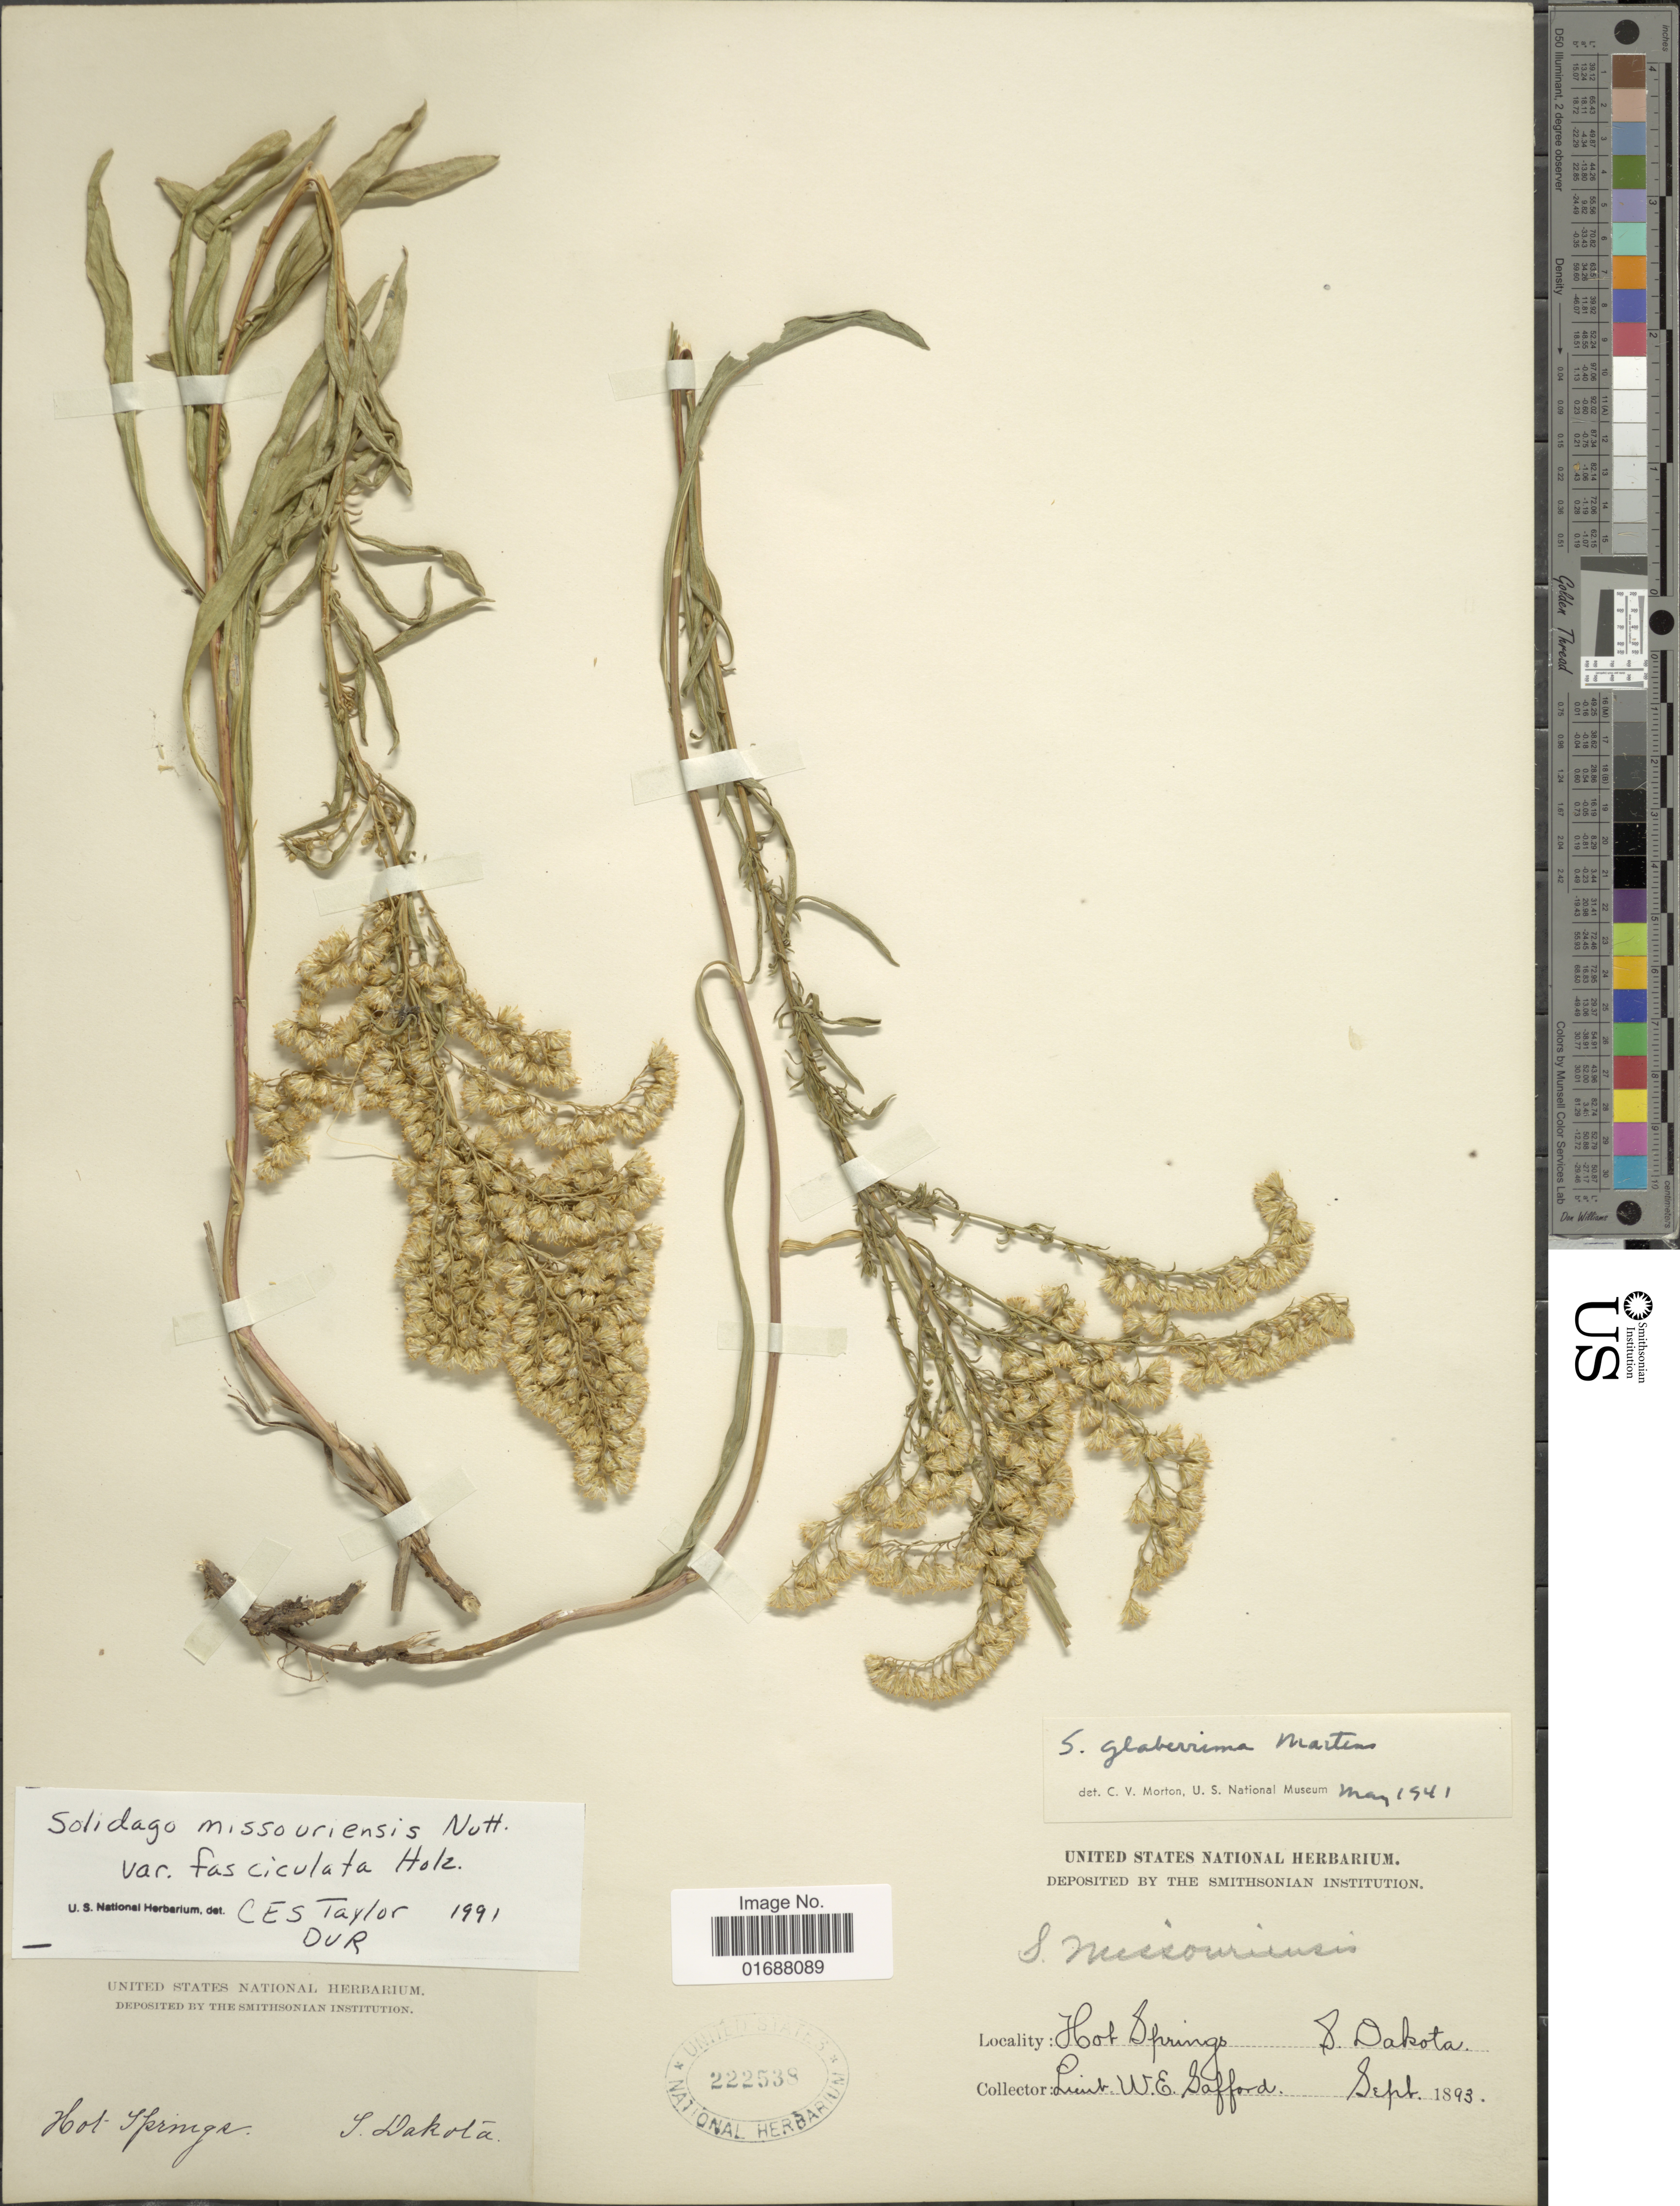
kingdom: Plantae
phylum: Tracheophyta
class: Magnoliopsida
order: Asterales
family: Asteraceae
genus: Solidago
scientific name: Solidago missouriensis var. fasciculata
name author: Holz.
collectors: W. E. Safford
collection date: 1893-09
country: United States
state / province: South Dakota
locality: Hot Springs, S. Dakota.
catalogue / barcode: US 222538